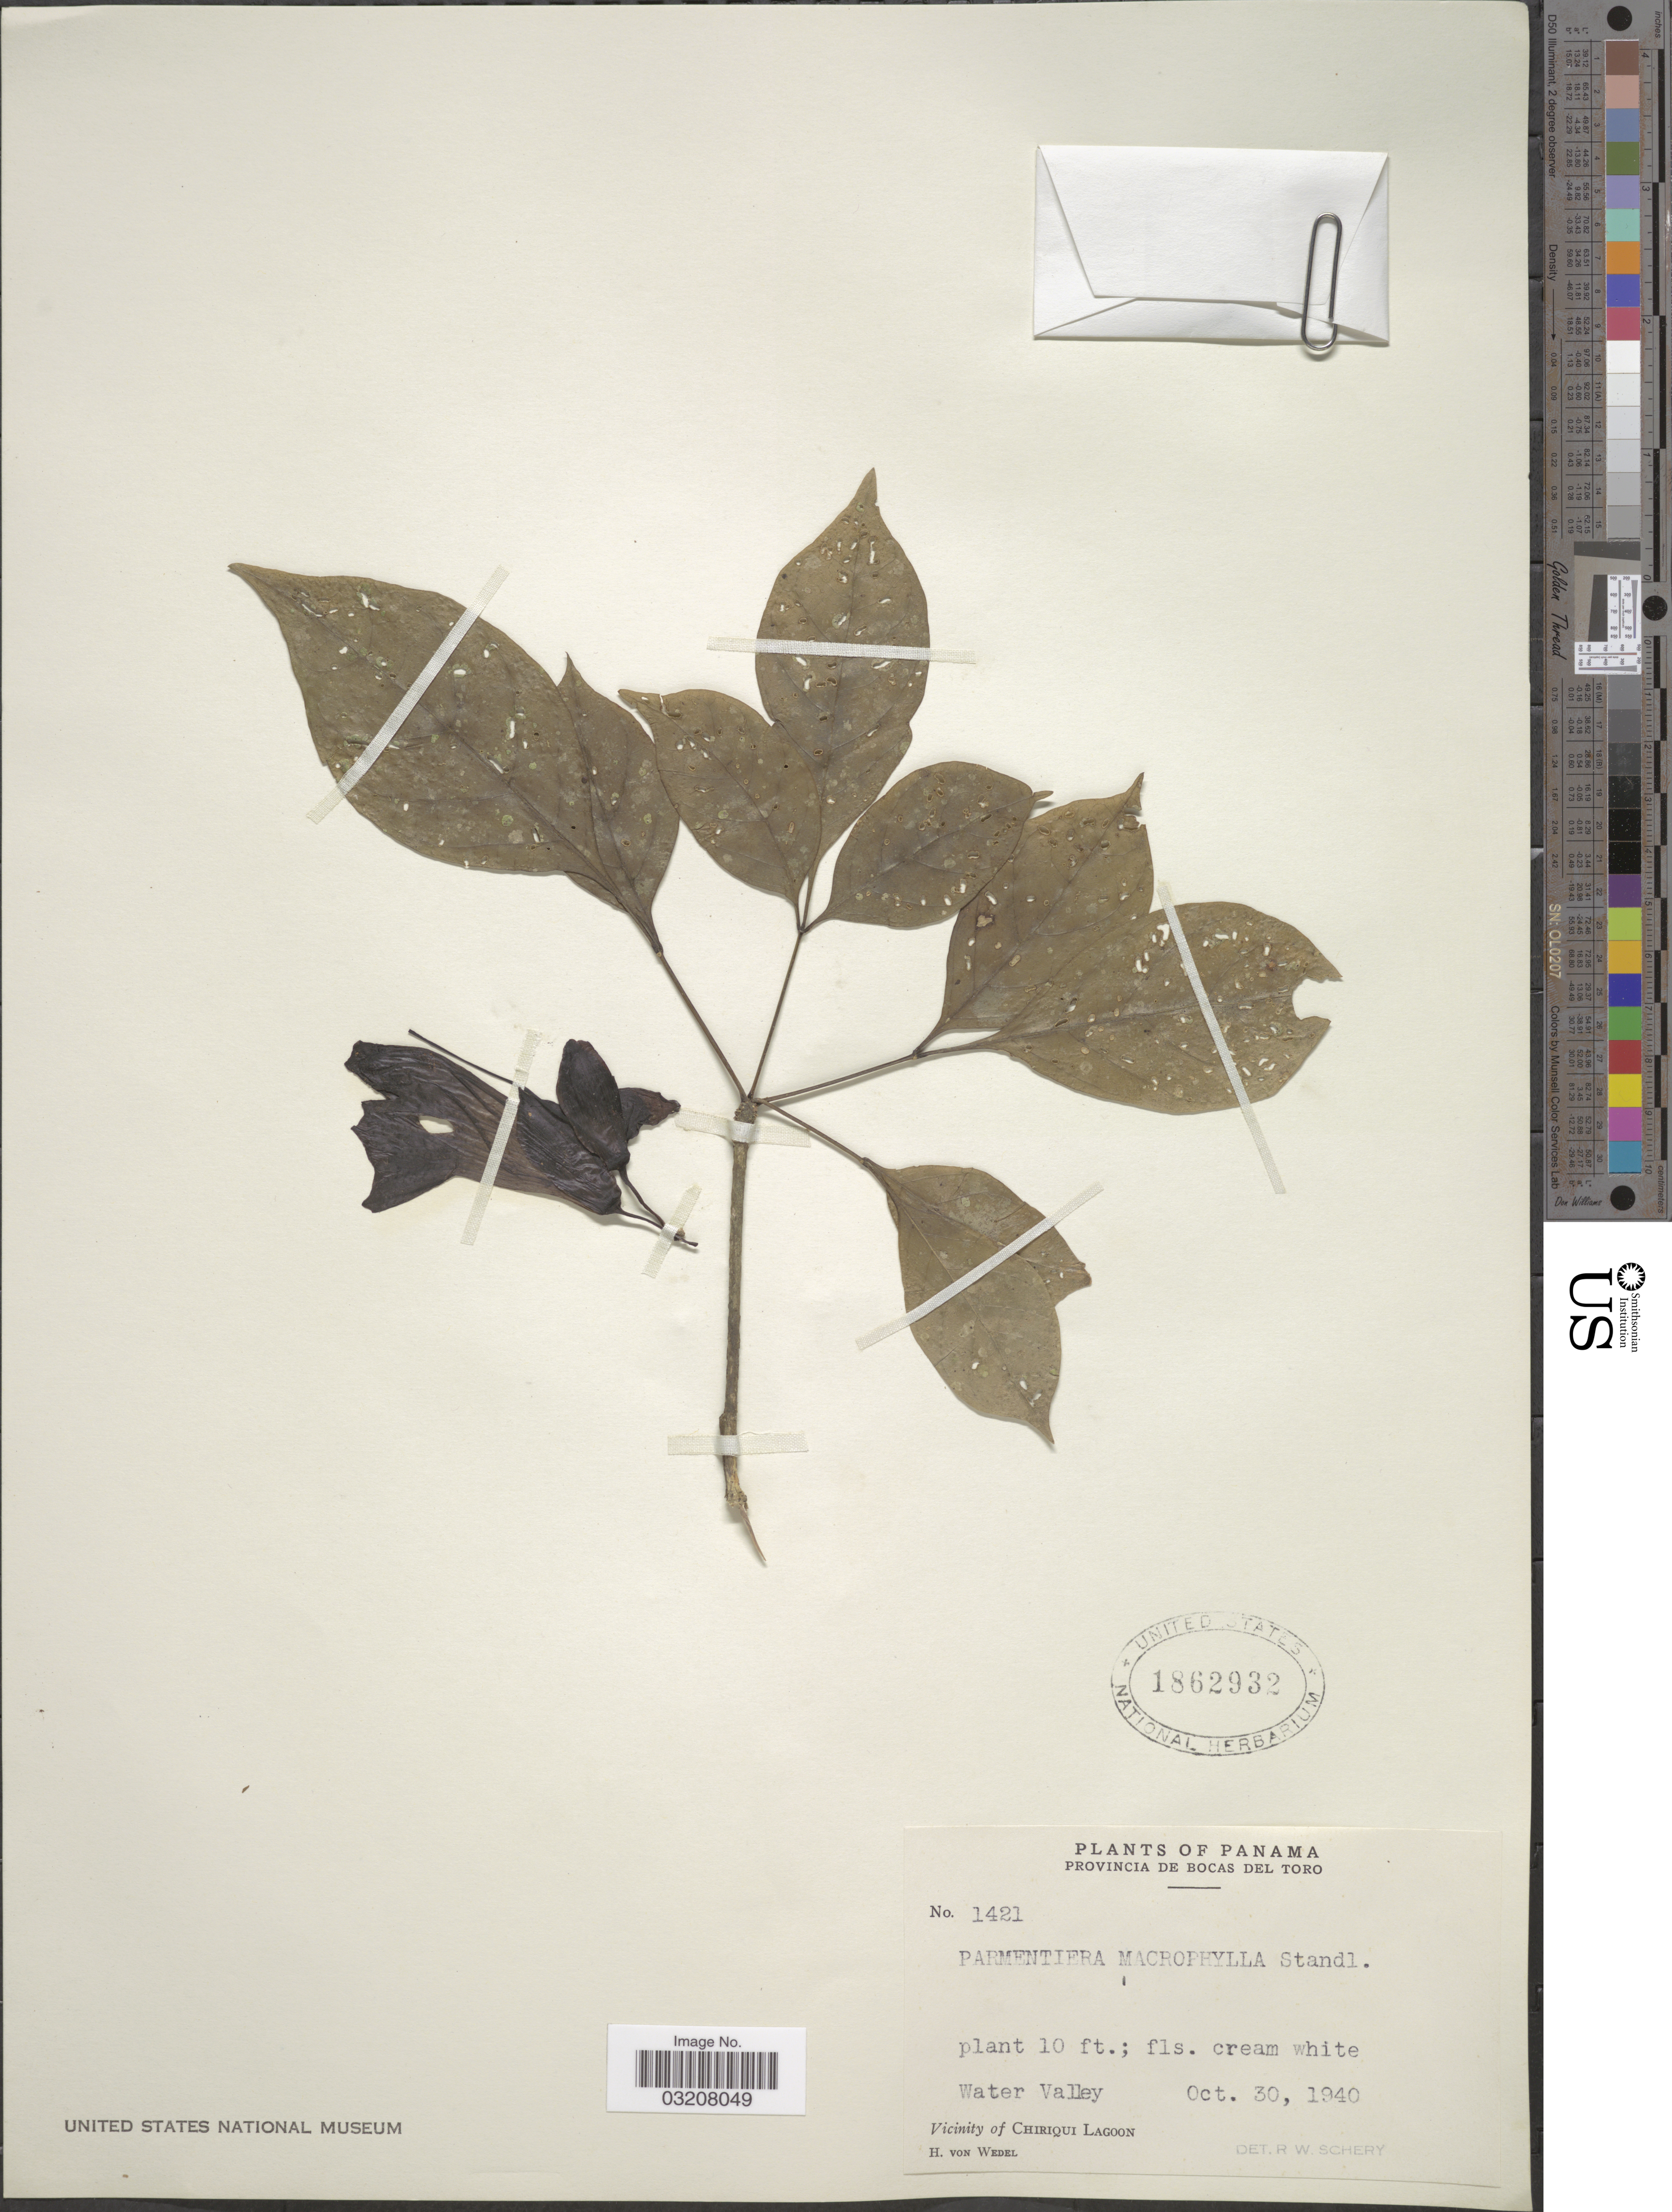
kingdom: Plantae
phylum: Tracheophyta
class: Magnoliopsida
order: Lamiales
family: Bignoniaceae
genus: Parmentiera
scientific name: Parmentiera macrophylla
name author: Standl.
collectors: H. von Wedel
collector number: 1421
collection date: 1940-10-30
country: Panama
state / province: Bocas del Toro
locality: Water Valley. Vicinity of Chiriqui Lagoon.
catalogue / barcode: US 1862932